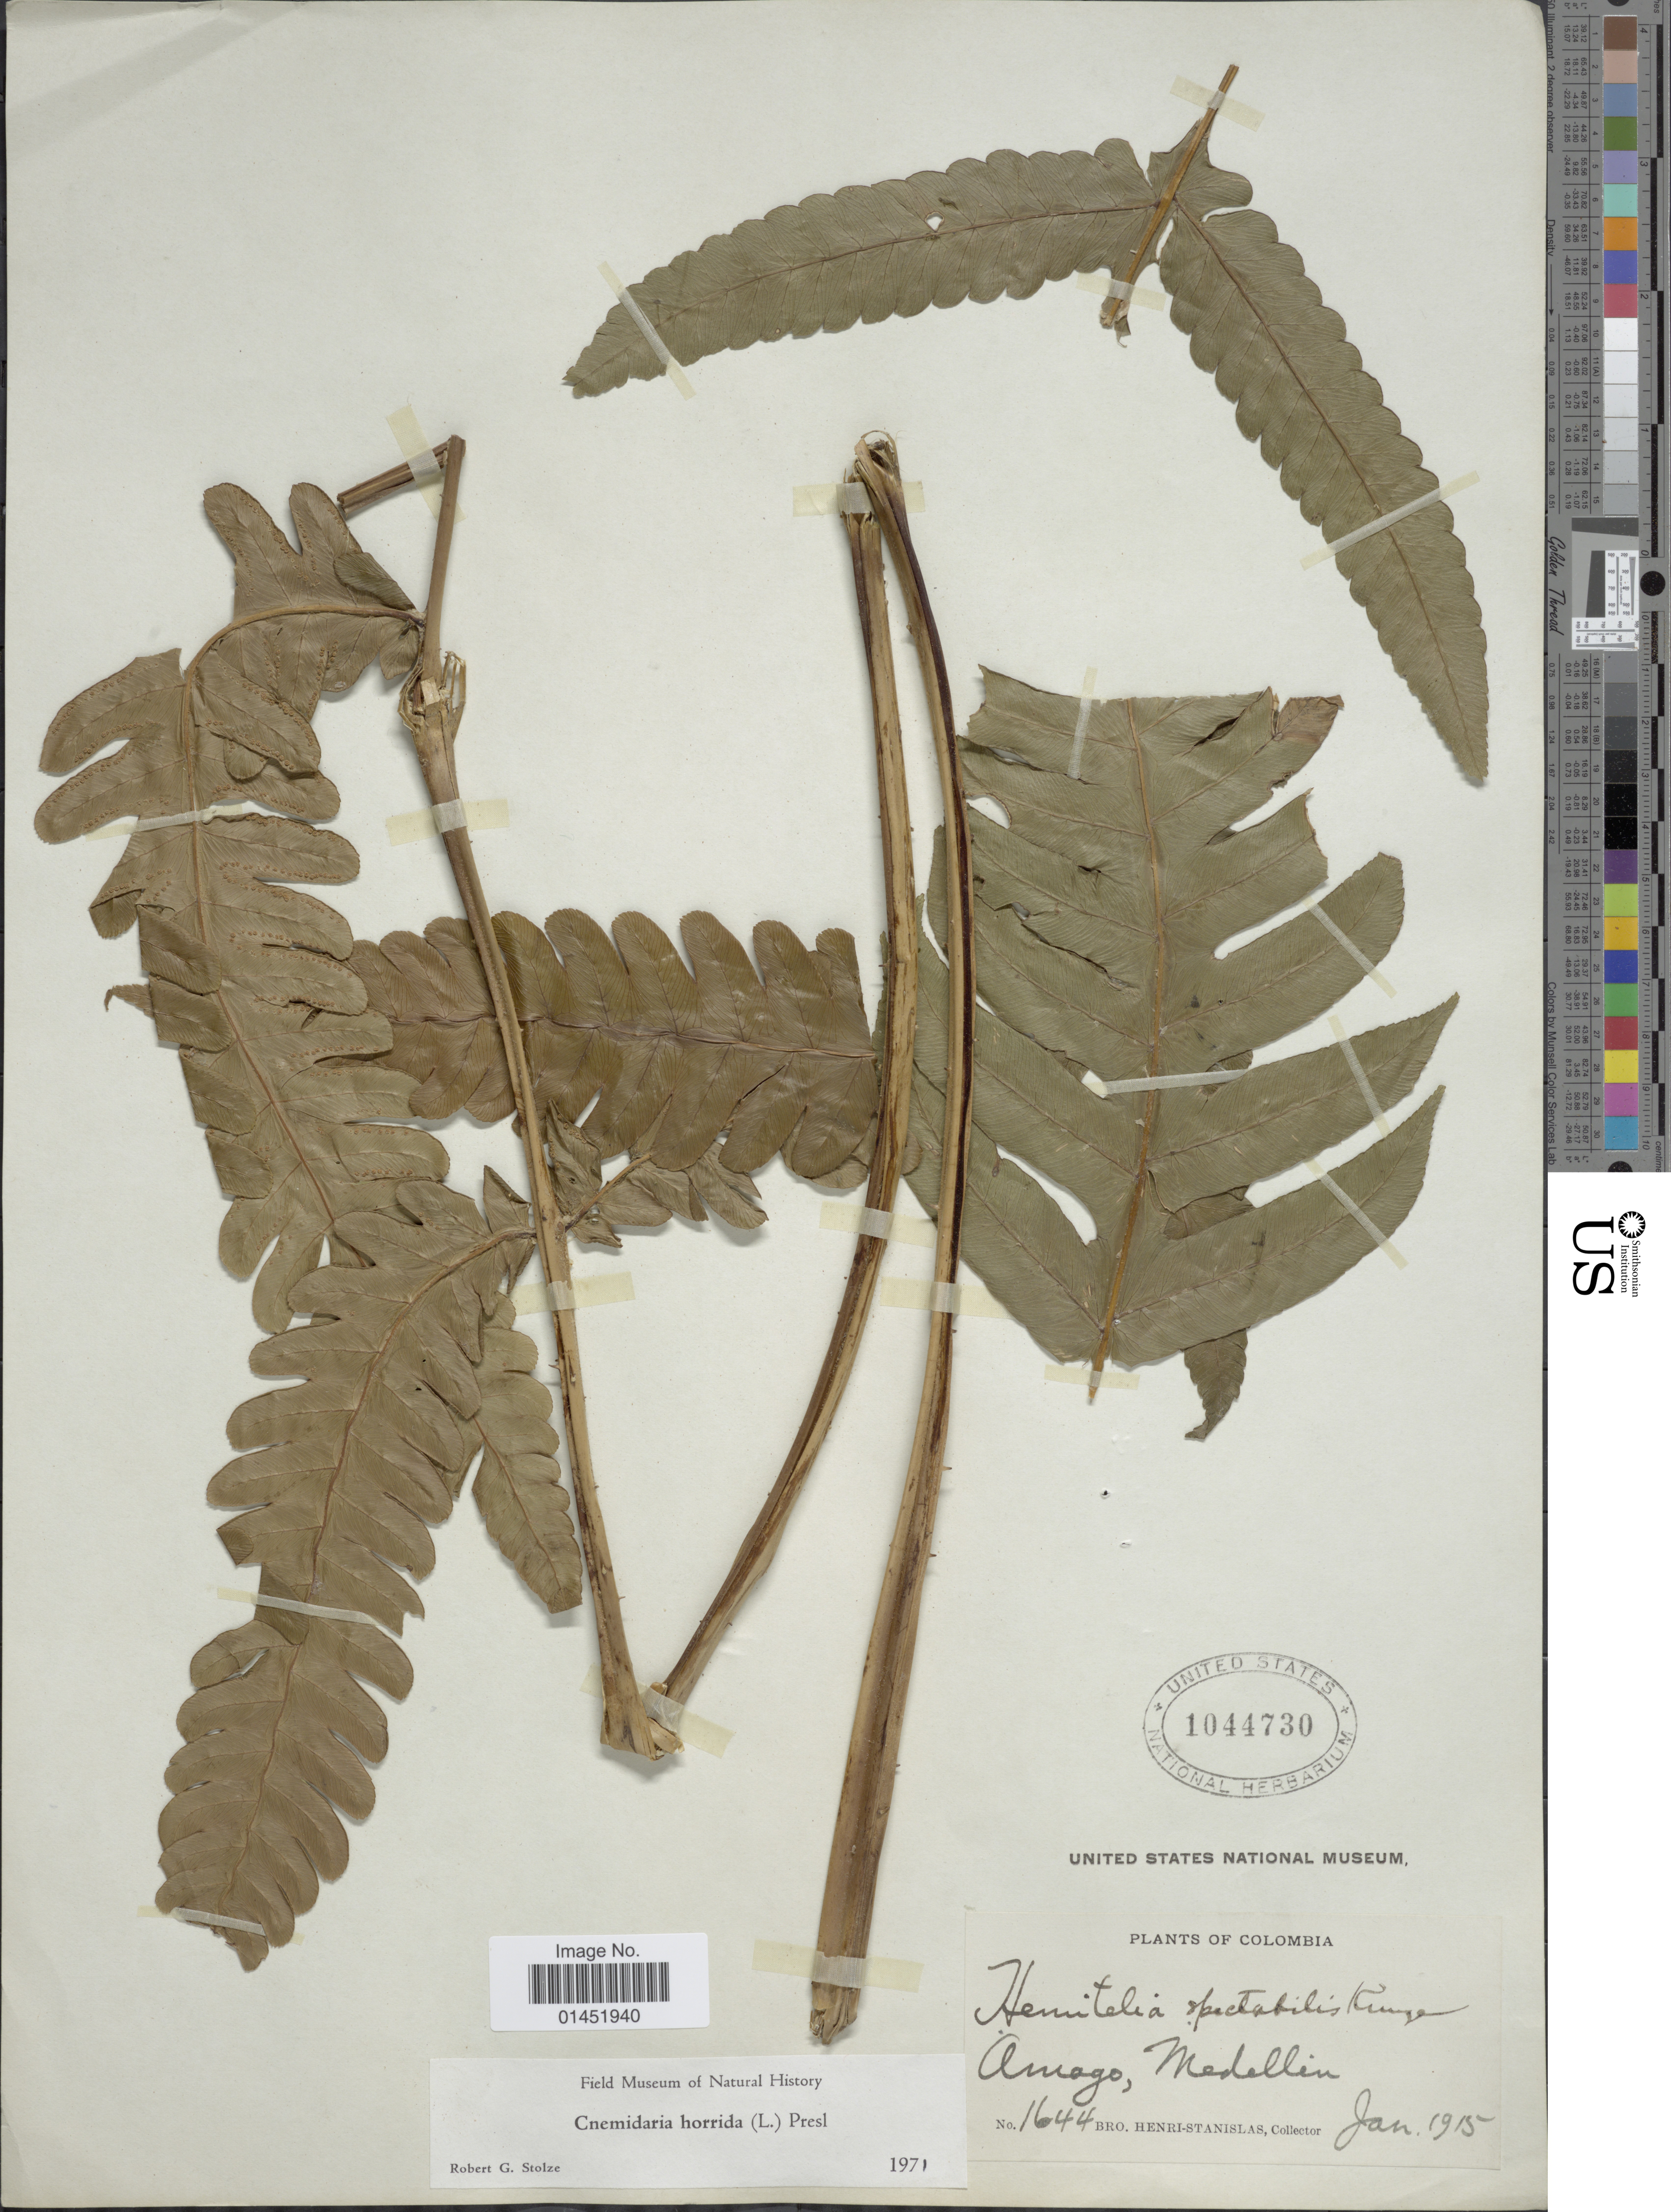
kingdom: Plantae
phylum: Tracheophyta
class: Polypodiopsida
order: Cyatheales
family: Cyatheaceae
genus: Cyathea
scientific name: Cyathea horrida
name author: (L.) Sm.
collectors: Henri-Stanislas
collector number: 1644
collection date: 1915-01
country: Colombia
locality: Amago, Medellin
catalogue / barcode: US 1044730